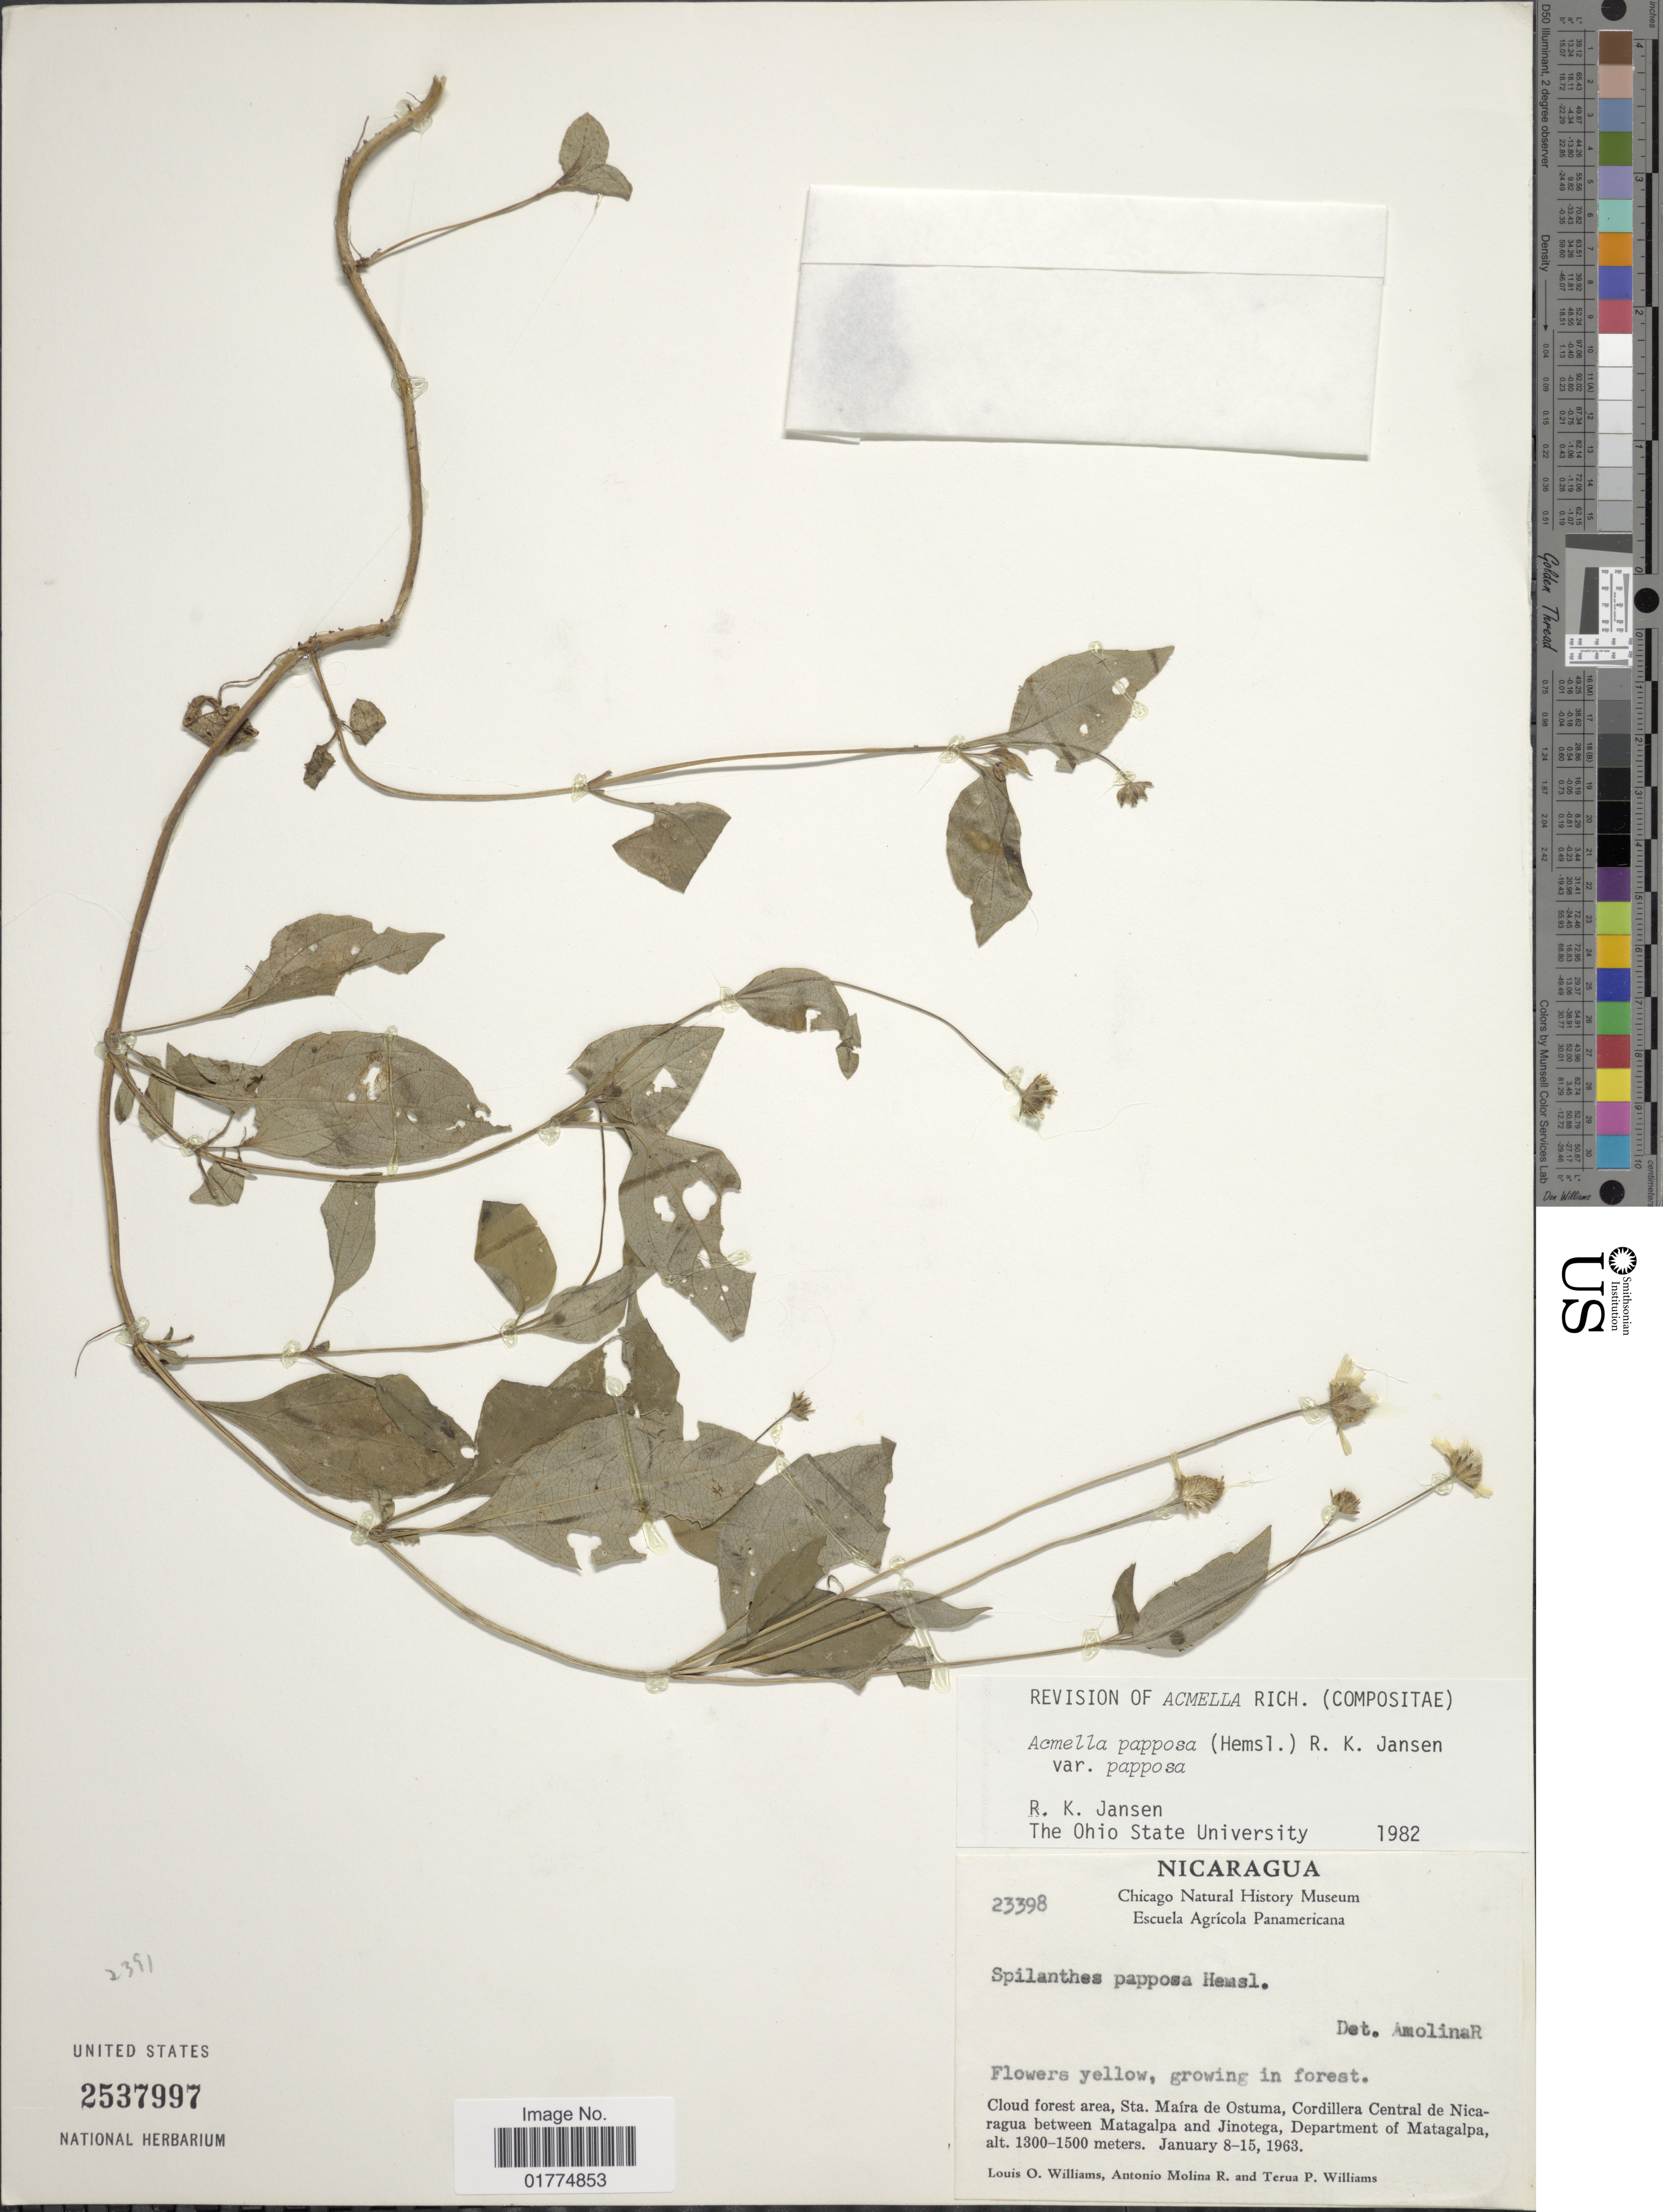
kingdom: Plantae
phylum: Tracheophyta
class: Magnoliopsida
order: Asterales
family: Asteraceae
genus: Acmella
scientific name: Acmella papposa var. papposa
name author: (Hemsl.) R.K. Jansen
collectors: L. O. Williams, A. Molina R. & T. P. Williams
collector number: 23398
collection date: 1963-01-08/1963-01-15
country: Nicaragua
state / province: Matagalpa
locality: Cloud forest area, Sta. Maíra de Ostuma, Cordillera Central de Nicaragua between Matagalpa and Jinotega, Department of Matagalpa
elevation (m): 1300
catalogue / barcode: US 2537997